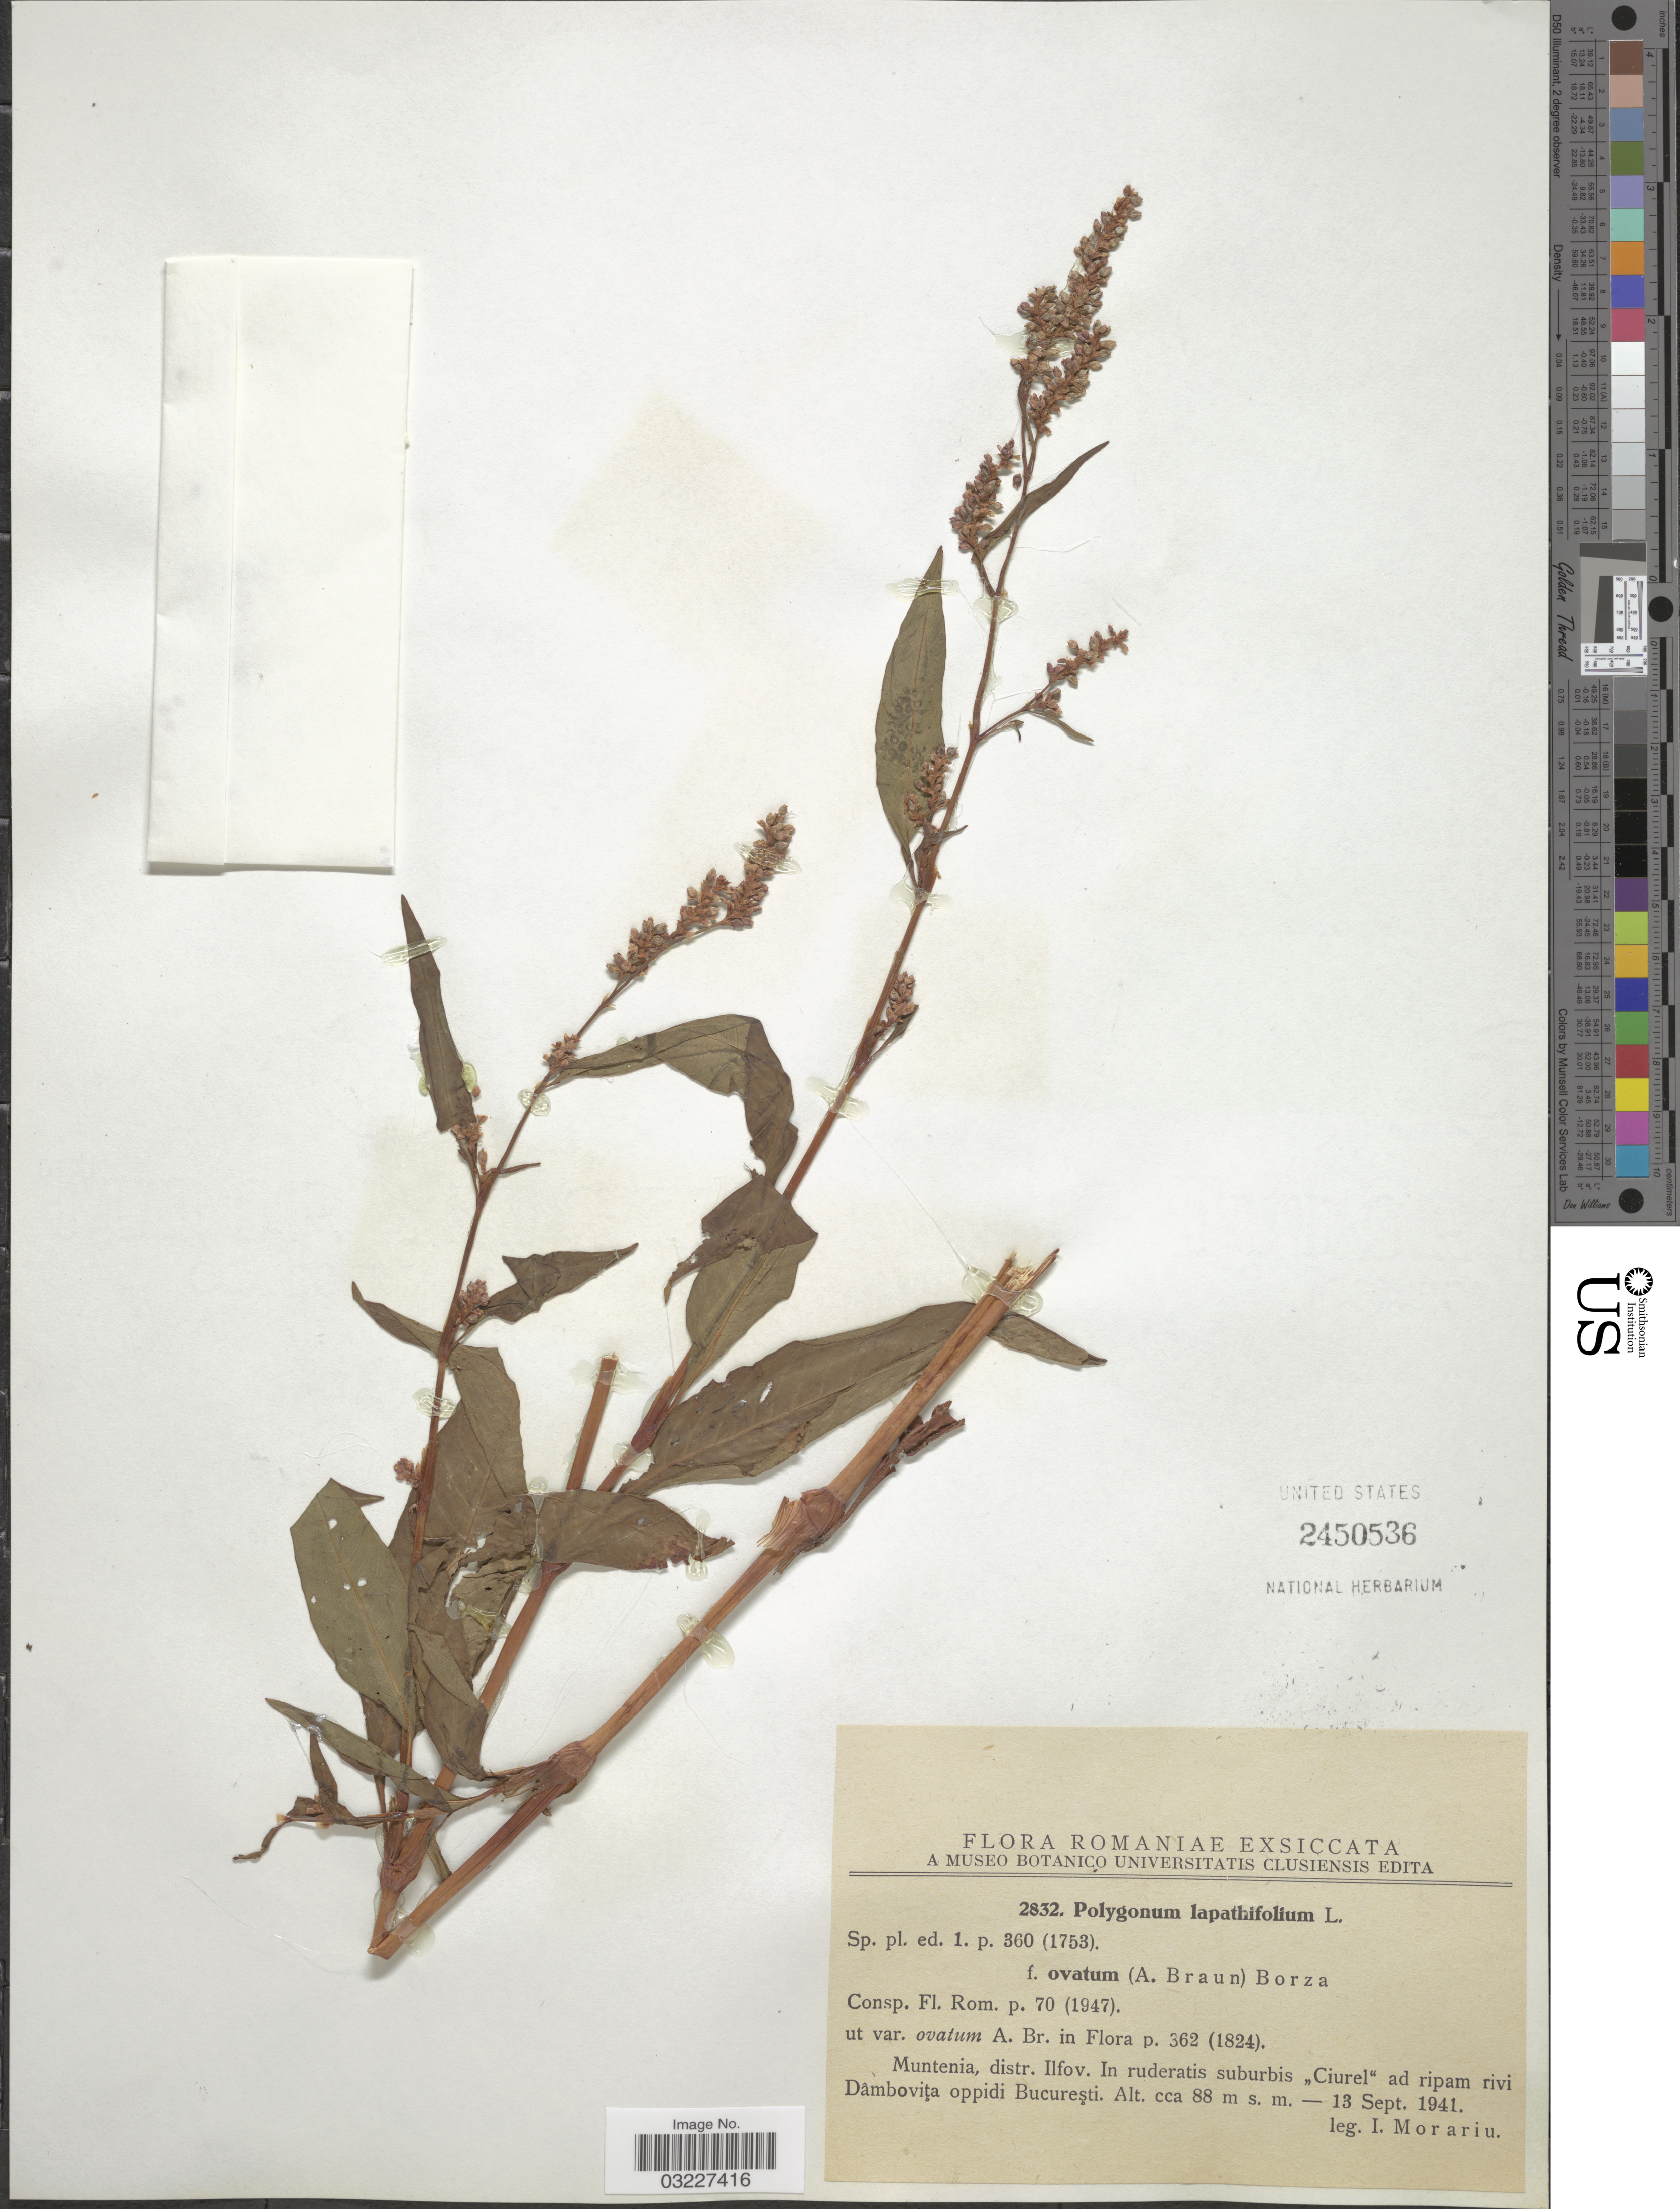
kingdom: Plantae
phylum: Tracheophyta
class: Magnoliopsida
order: Caryophyllales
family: Polygonaceae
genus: Polygonum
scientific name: Polygonum lapathifolium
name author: L.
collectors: I. Morariu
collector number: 2832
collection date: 1941-09-13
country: Romania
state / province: Ilfov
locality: Muntenia, distr. Ilfov. In ruderatis suburbis "Ciurel" ad ripam rivi Dâmboviţa oppidi Bucureşti.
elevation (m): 88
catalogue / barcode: US 2450536